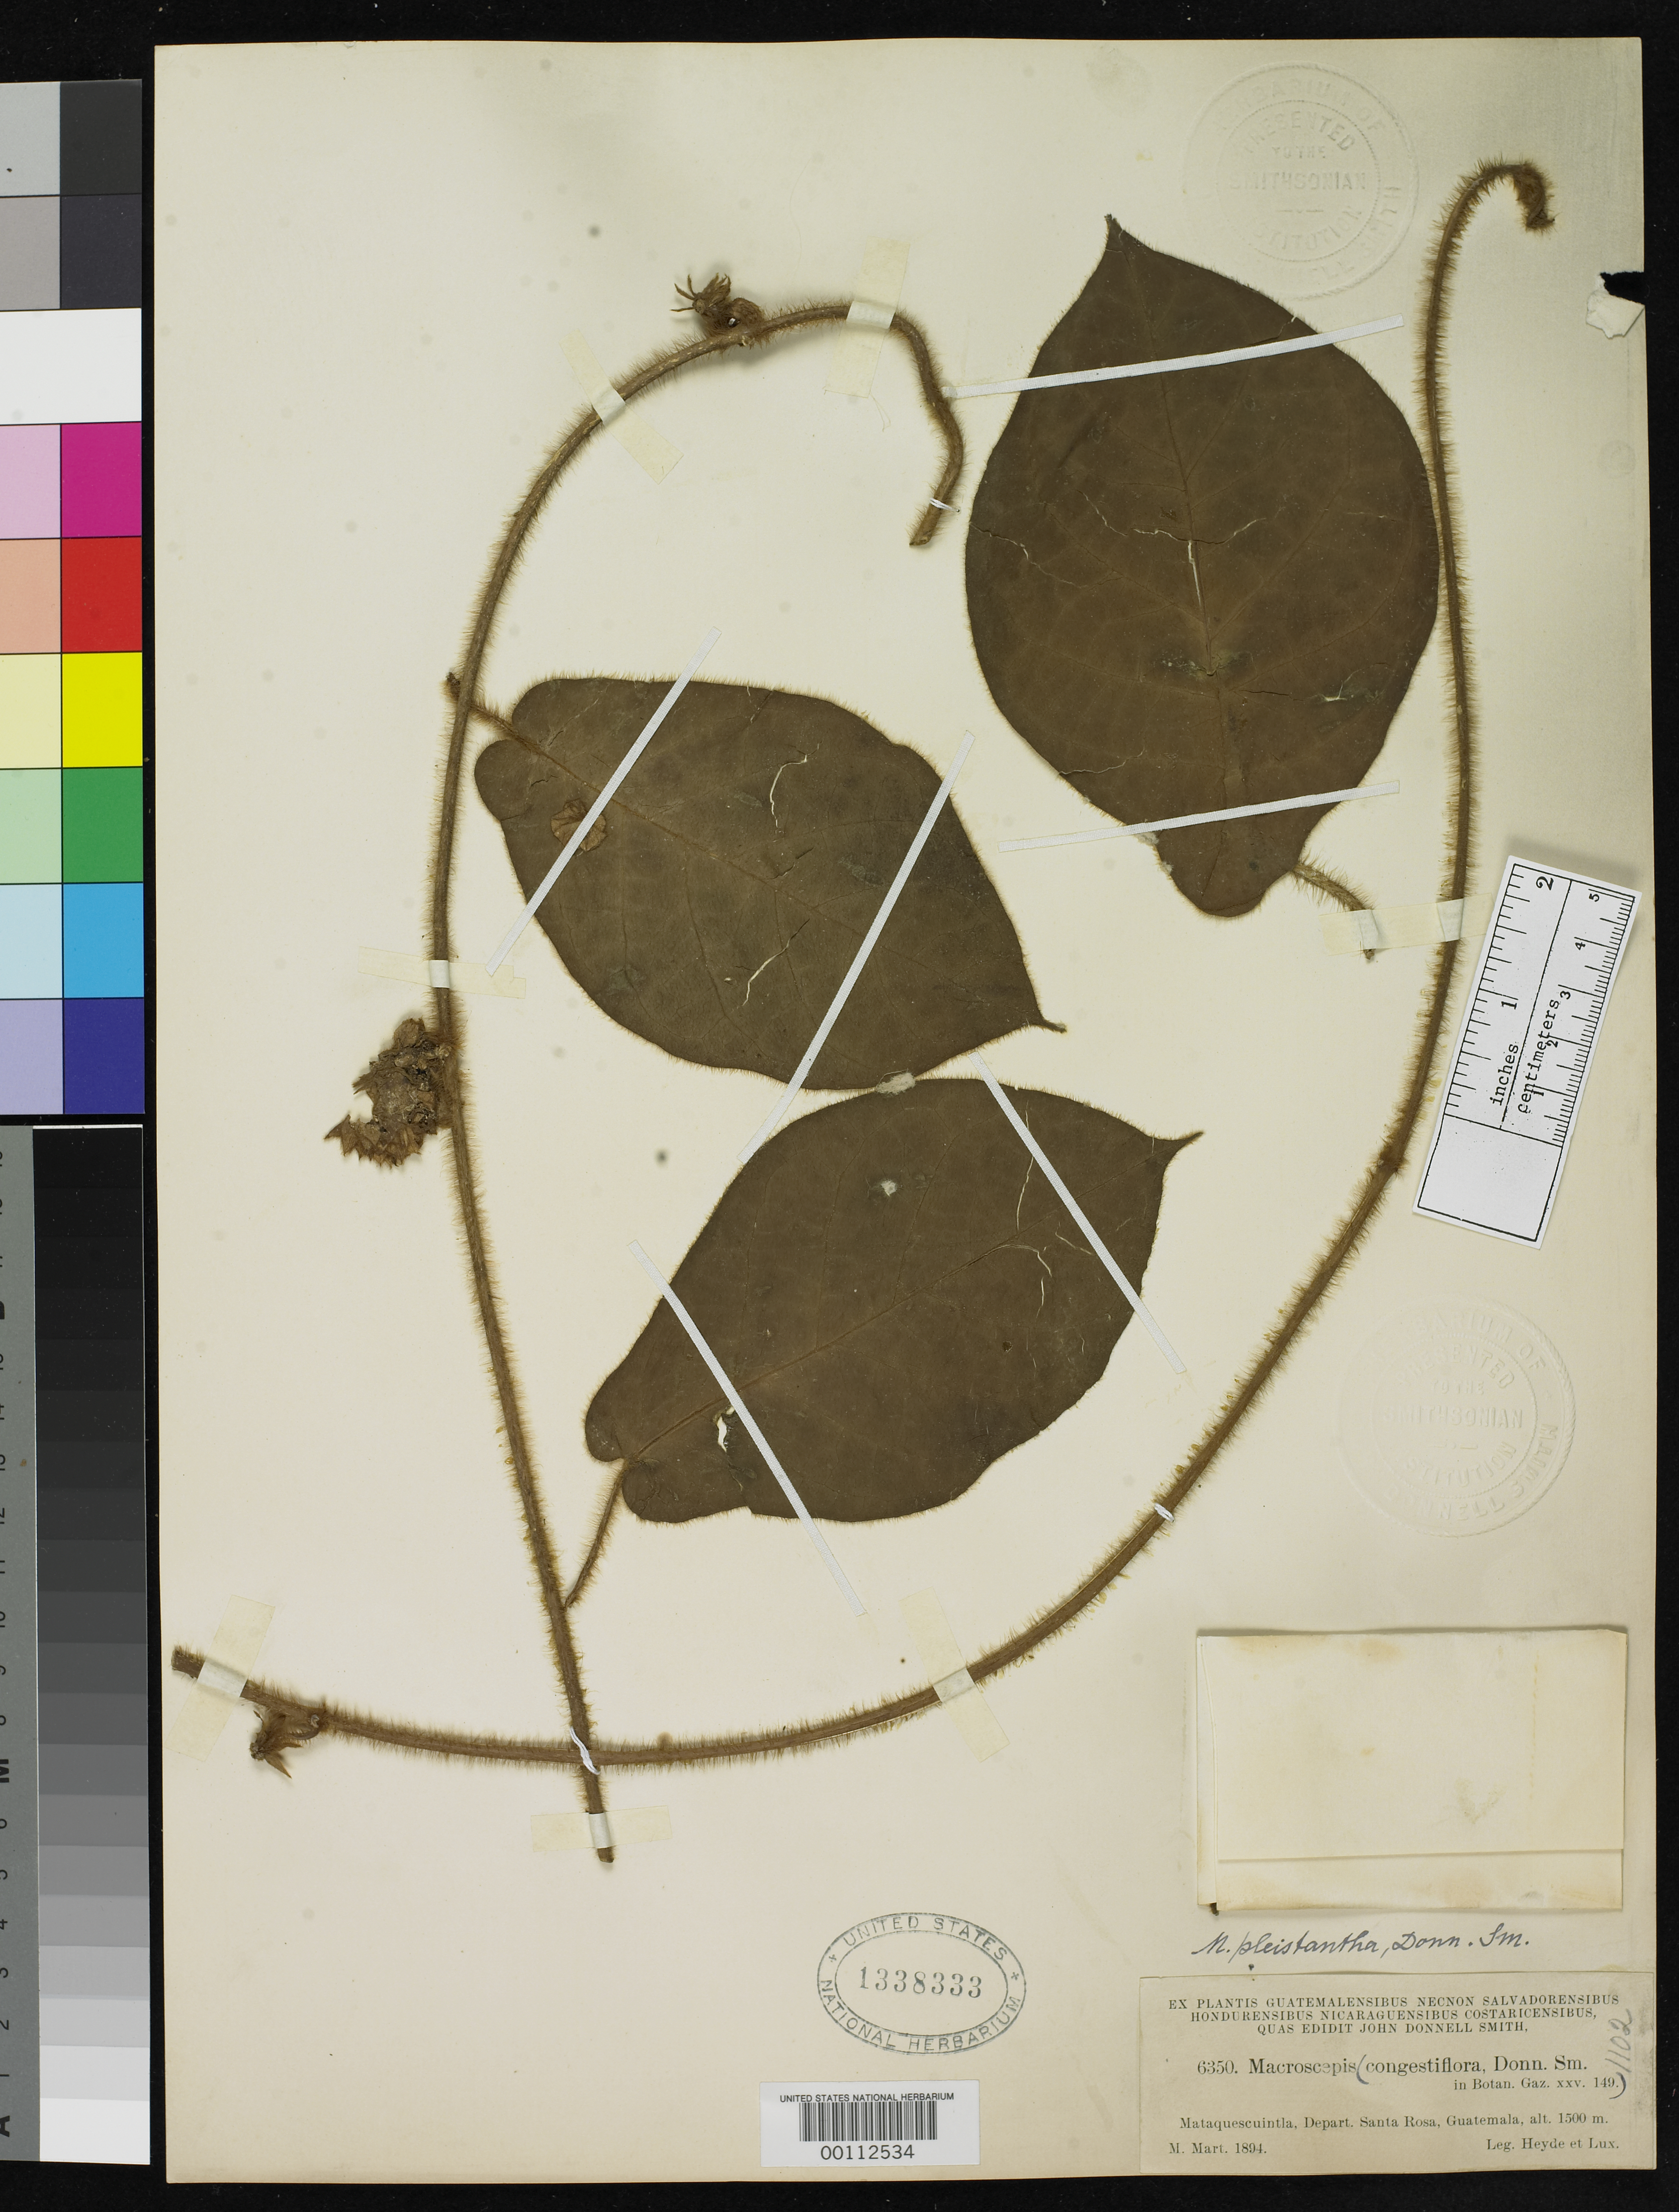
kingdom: Plantae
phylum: Tracheophyta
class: Magnoliopsida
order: Gentianales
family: Apocynaceae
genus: Macroscepis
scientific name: Macroscepis pleistantha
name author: Donn. Sm.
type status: Type Collection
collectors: E. T. Heyde & E. Lux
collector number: J.D.S. 6350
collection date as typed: Mar 1894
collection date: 1894-03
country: Guatemala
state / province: Santa Rosa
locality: La Sierra, near Mataguescuintla.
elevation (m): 1500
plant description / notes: One of two US sheets received from the John Donnell Smith herbarium, neither one obviously the holotype.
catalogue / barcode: US 1338333